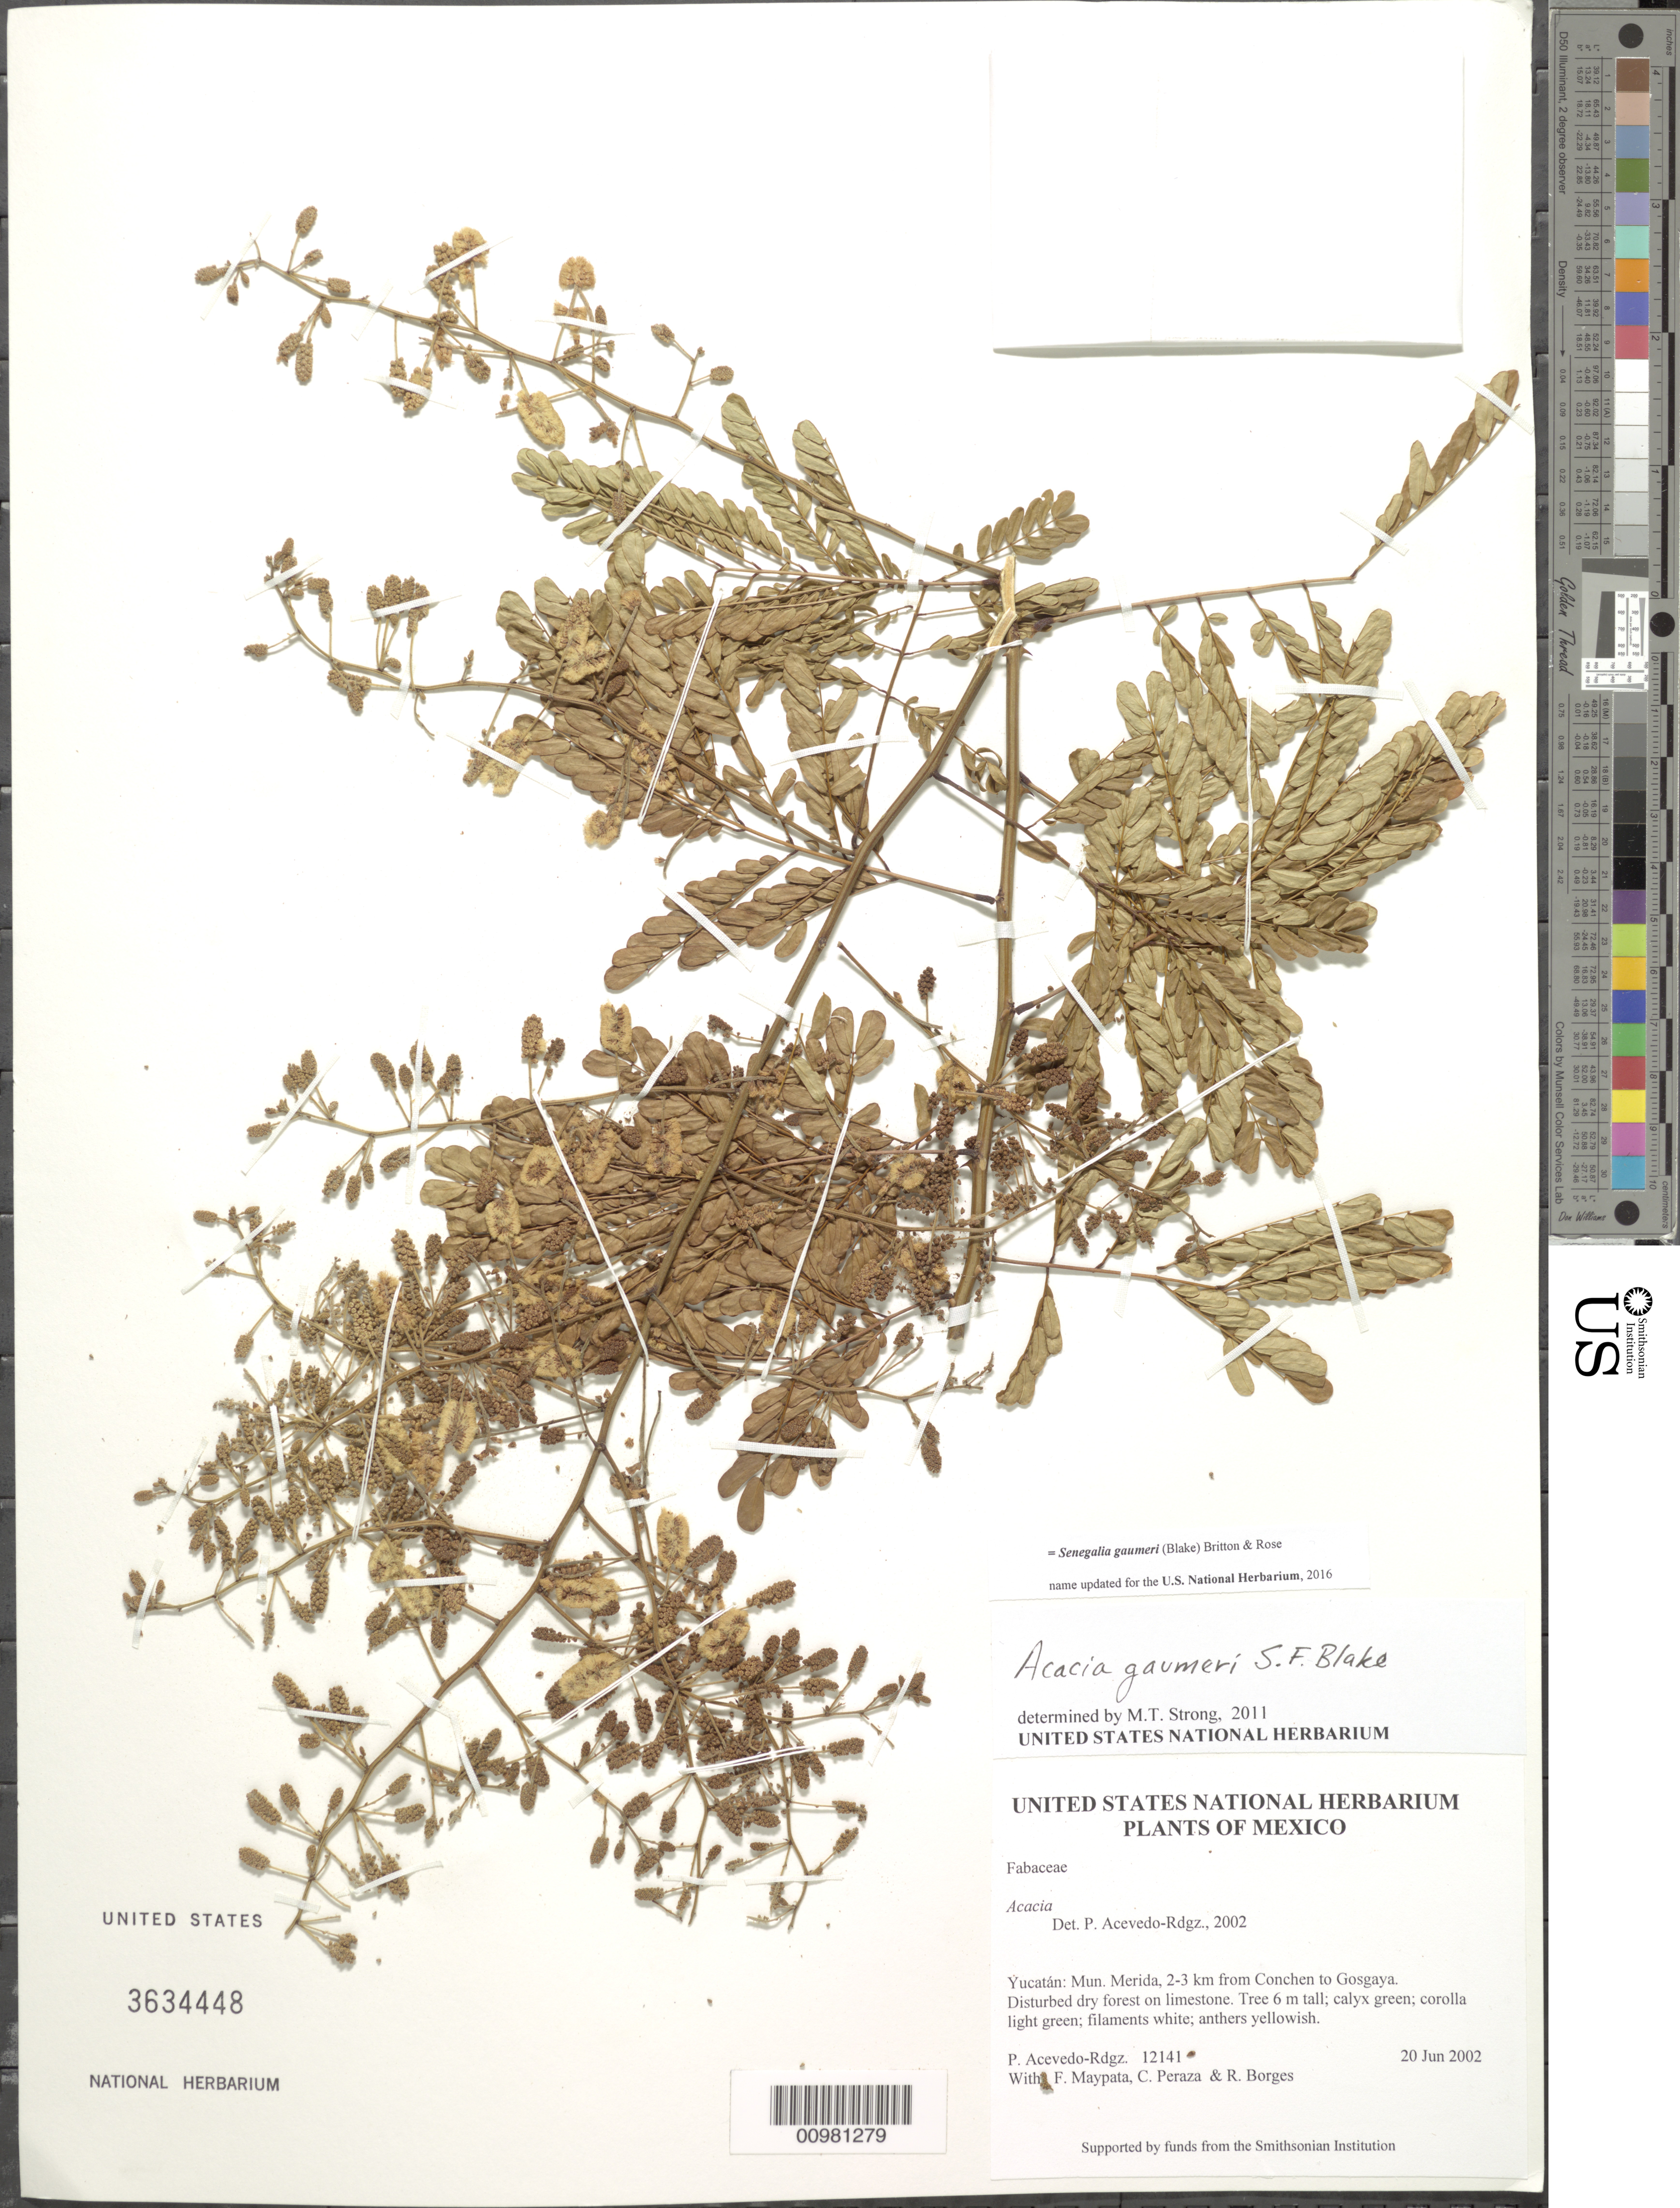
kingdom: Plantae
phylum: Tracheophyta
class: Magnoliopsida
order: Fabales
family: Fabaceae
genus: Senegalia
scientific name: Senegalia gaumeri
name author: (S.F. Blake) Britton & Rose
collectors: P. Acevedo-Rodr., F. Maypata, C. Peraza & R. Borges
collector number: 12141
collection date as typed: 20 Jun 2002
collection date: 2002-06-20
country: Mexico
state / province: Yucatán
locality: Yucatán: Mun. Merida, 2-3 km from Conchen to Gosgaya.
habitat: Disturbed dry forest on limestone.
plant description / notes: US, NY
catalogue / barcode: US 3634448